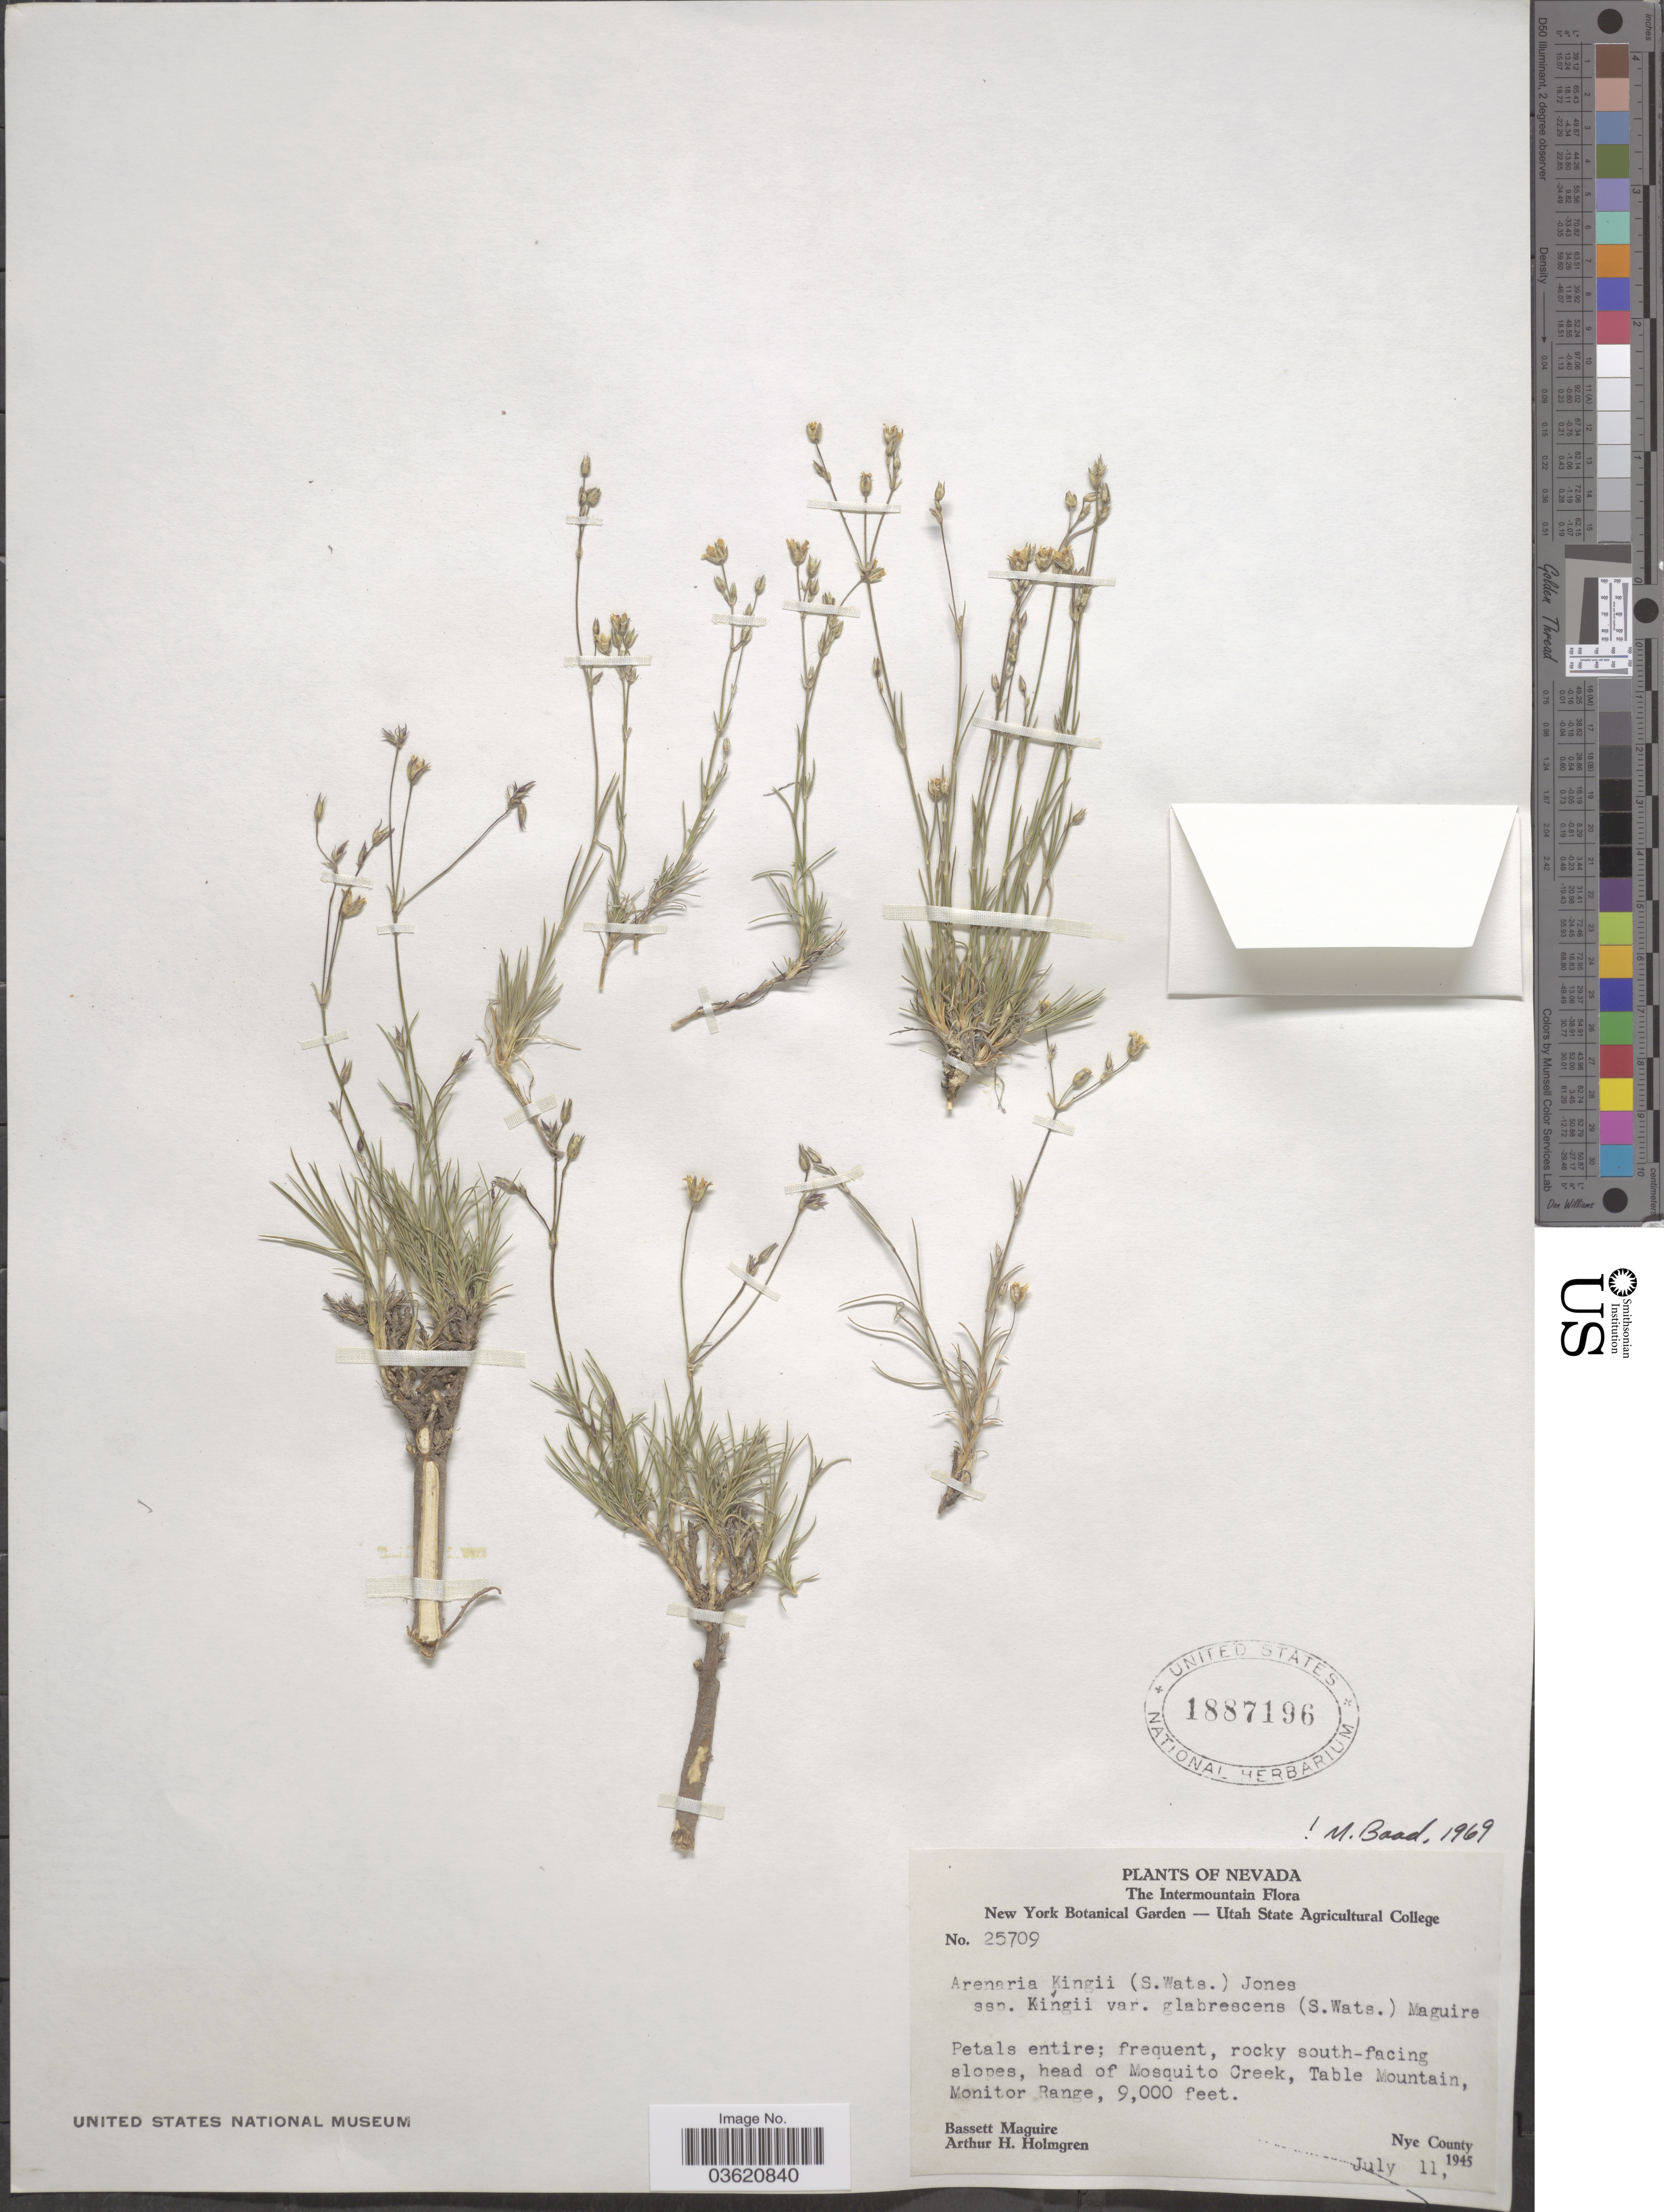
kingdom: Plantae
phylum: Tracheophyta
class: Magnoliopsida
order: Caryophyllales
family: Caryophyllaceae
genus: Eremogone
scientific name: Eremogone kingii var. glabrescens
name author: (S. Watson) Dorn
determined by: U.S. National Herbarium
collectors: B. Maguire & A. H. Holmgren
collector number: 25709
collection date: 1945-07-11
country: United States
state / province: Nevada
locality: The Intermountain. South-facing slopes, head of Mosquito Creek, Table Mountain, Monitor Range. Nye County.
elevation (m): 2743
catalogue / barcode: US 1887196